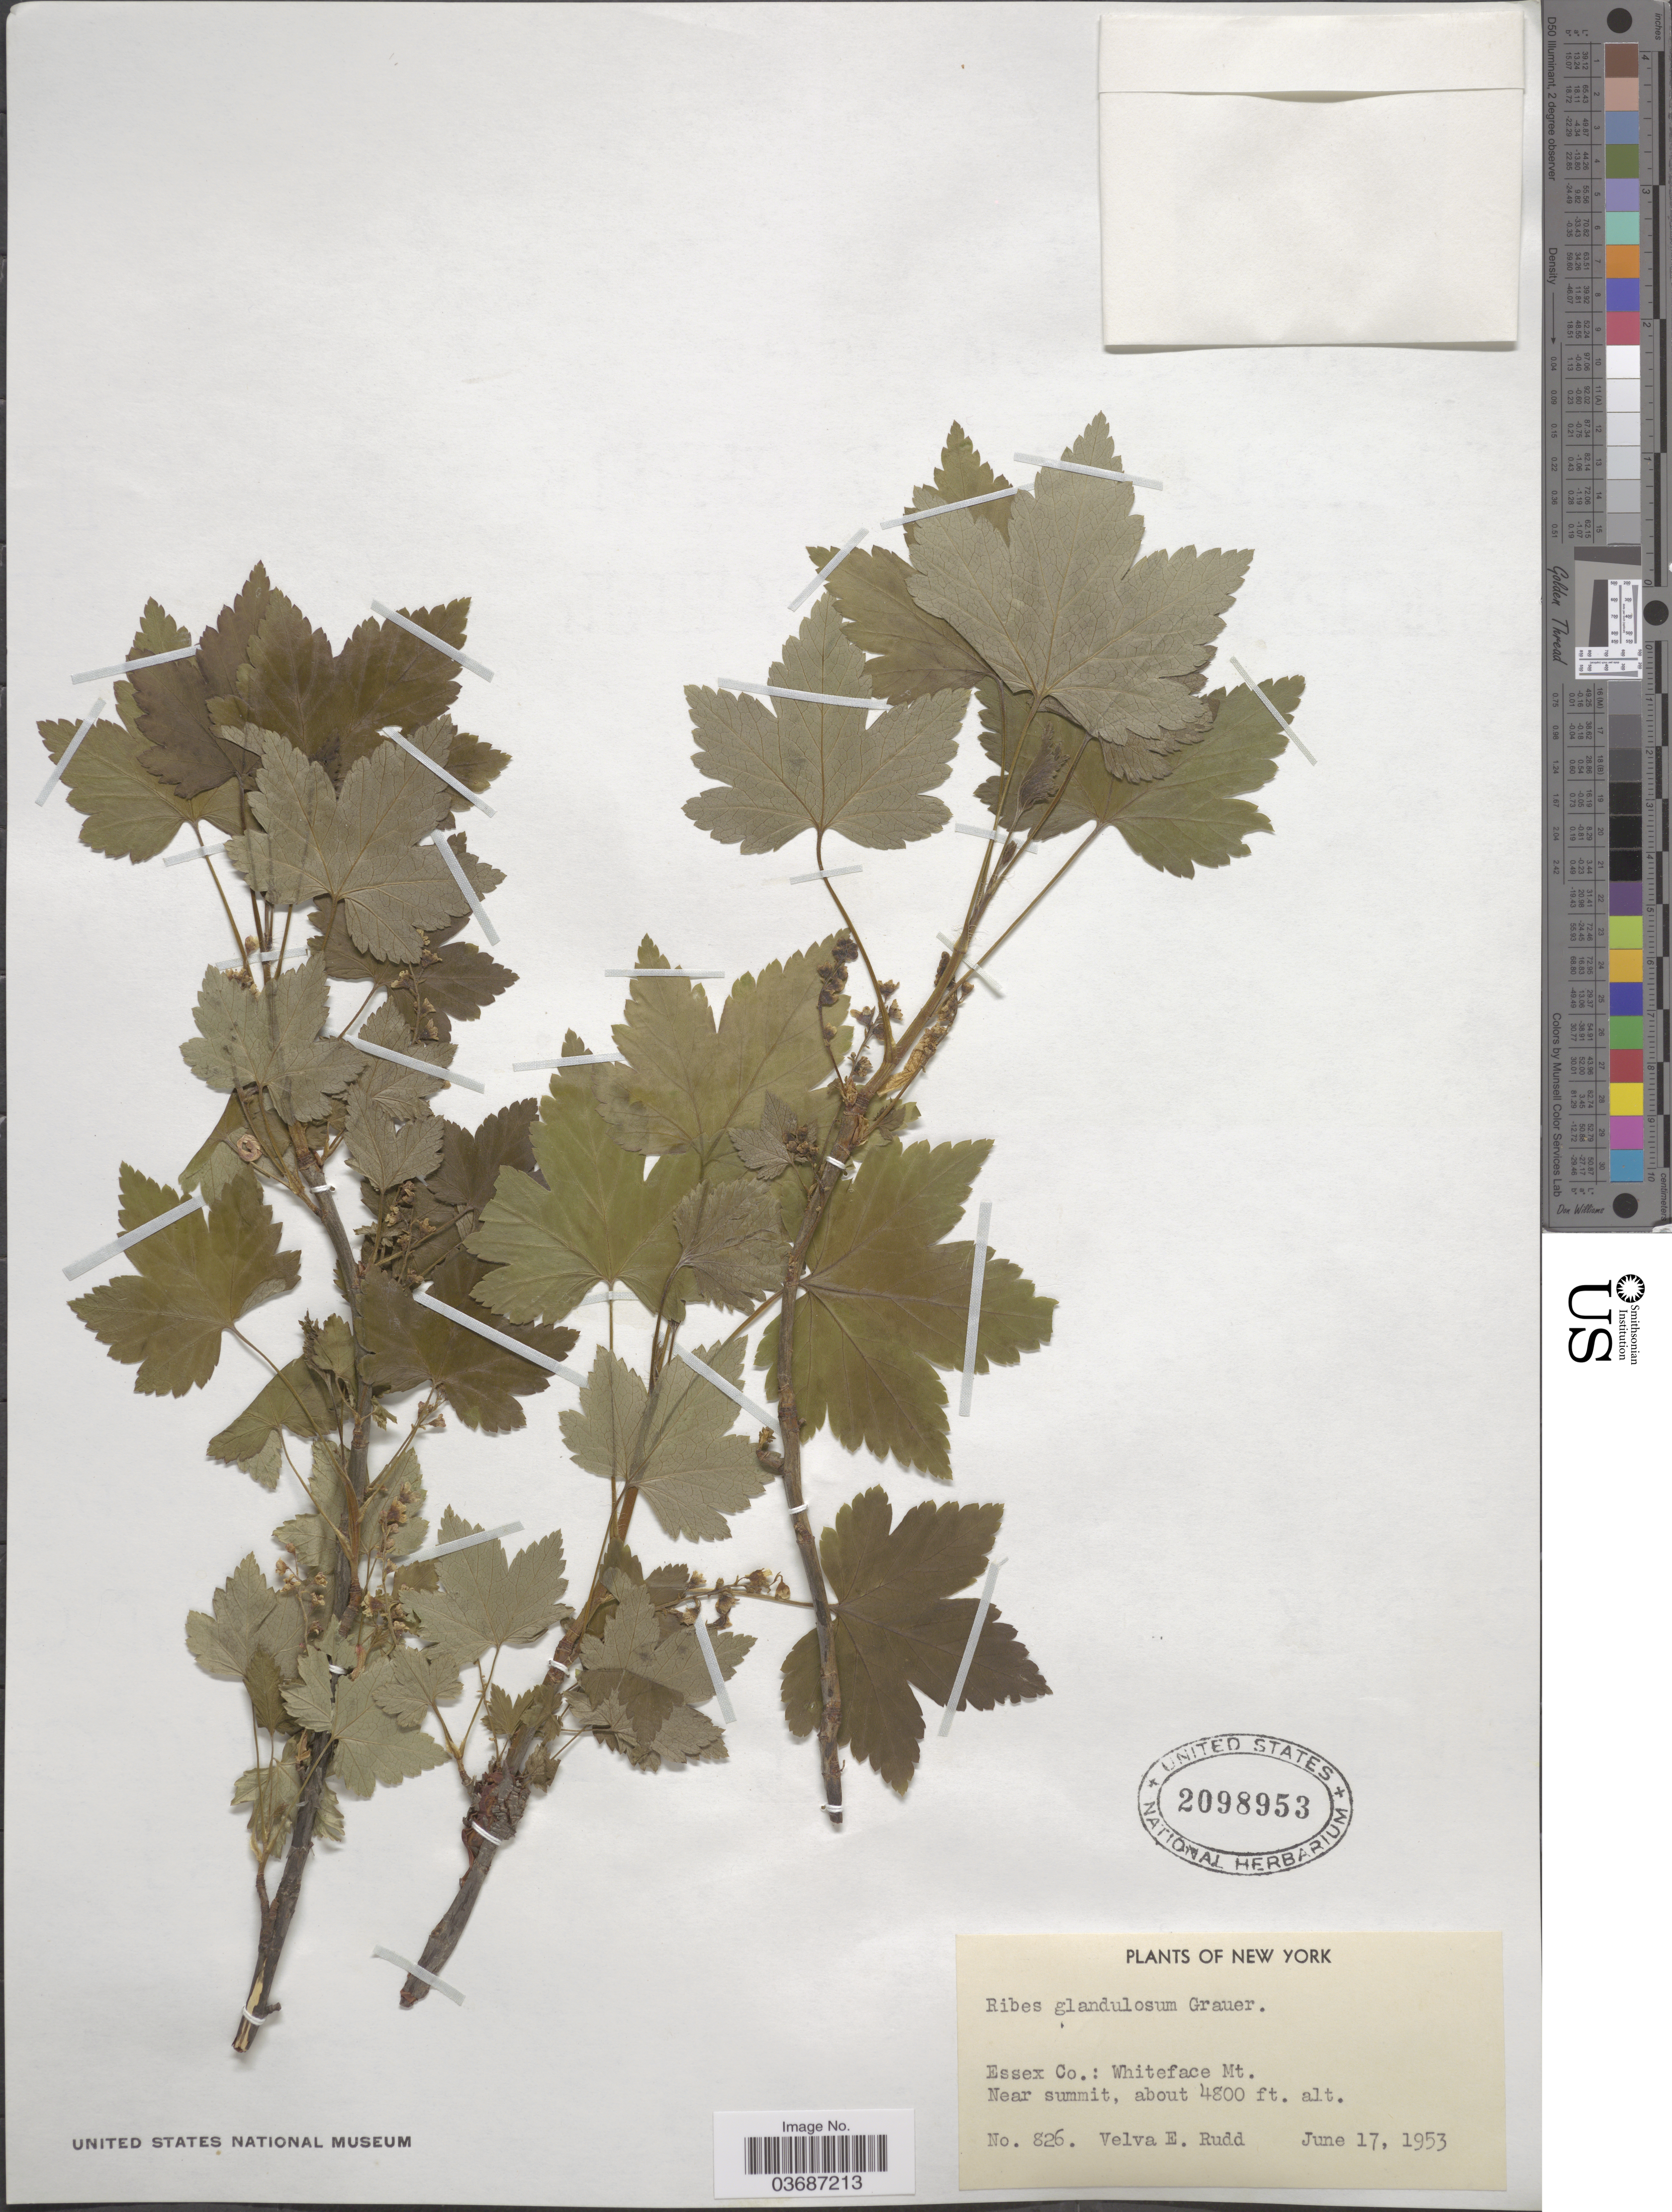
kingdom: Plantae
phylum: Tracheophyta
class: Magnoliopsida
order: Saxifragales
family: Grossulariaceae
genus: Ribes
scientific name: Ribes glandulosum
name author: Ruiz & Pav.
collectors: V. E. Rudd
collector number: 826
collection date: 1953-06-17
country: United States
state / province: New York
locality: Essex Co.: Whiteface Mt. Near summit.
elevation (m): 1463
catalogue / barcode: US 2098953